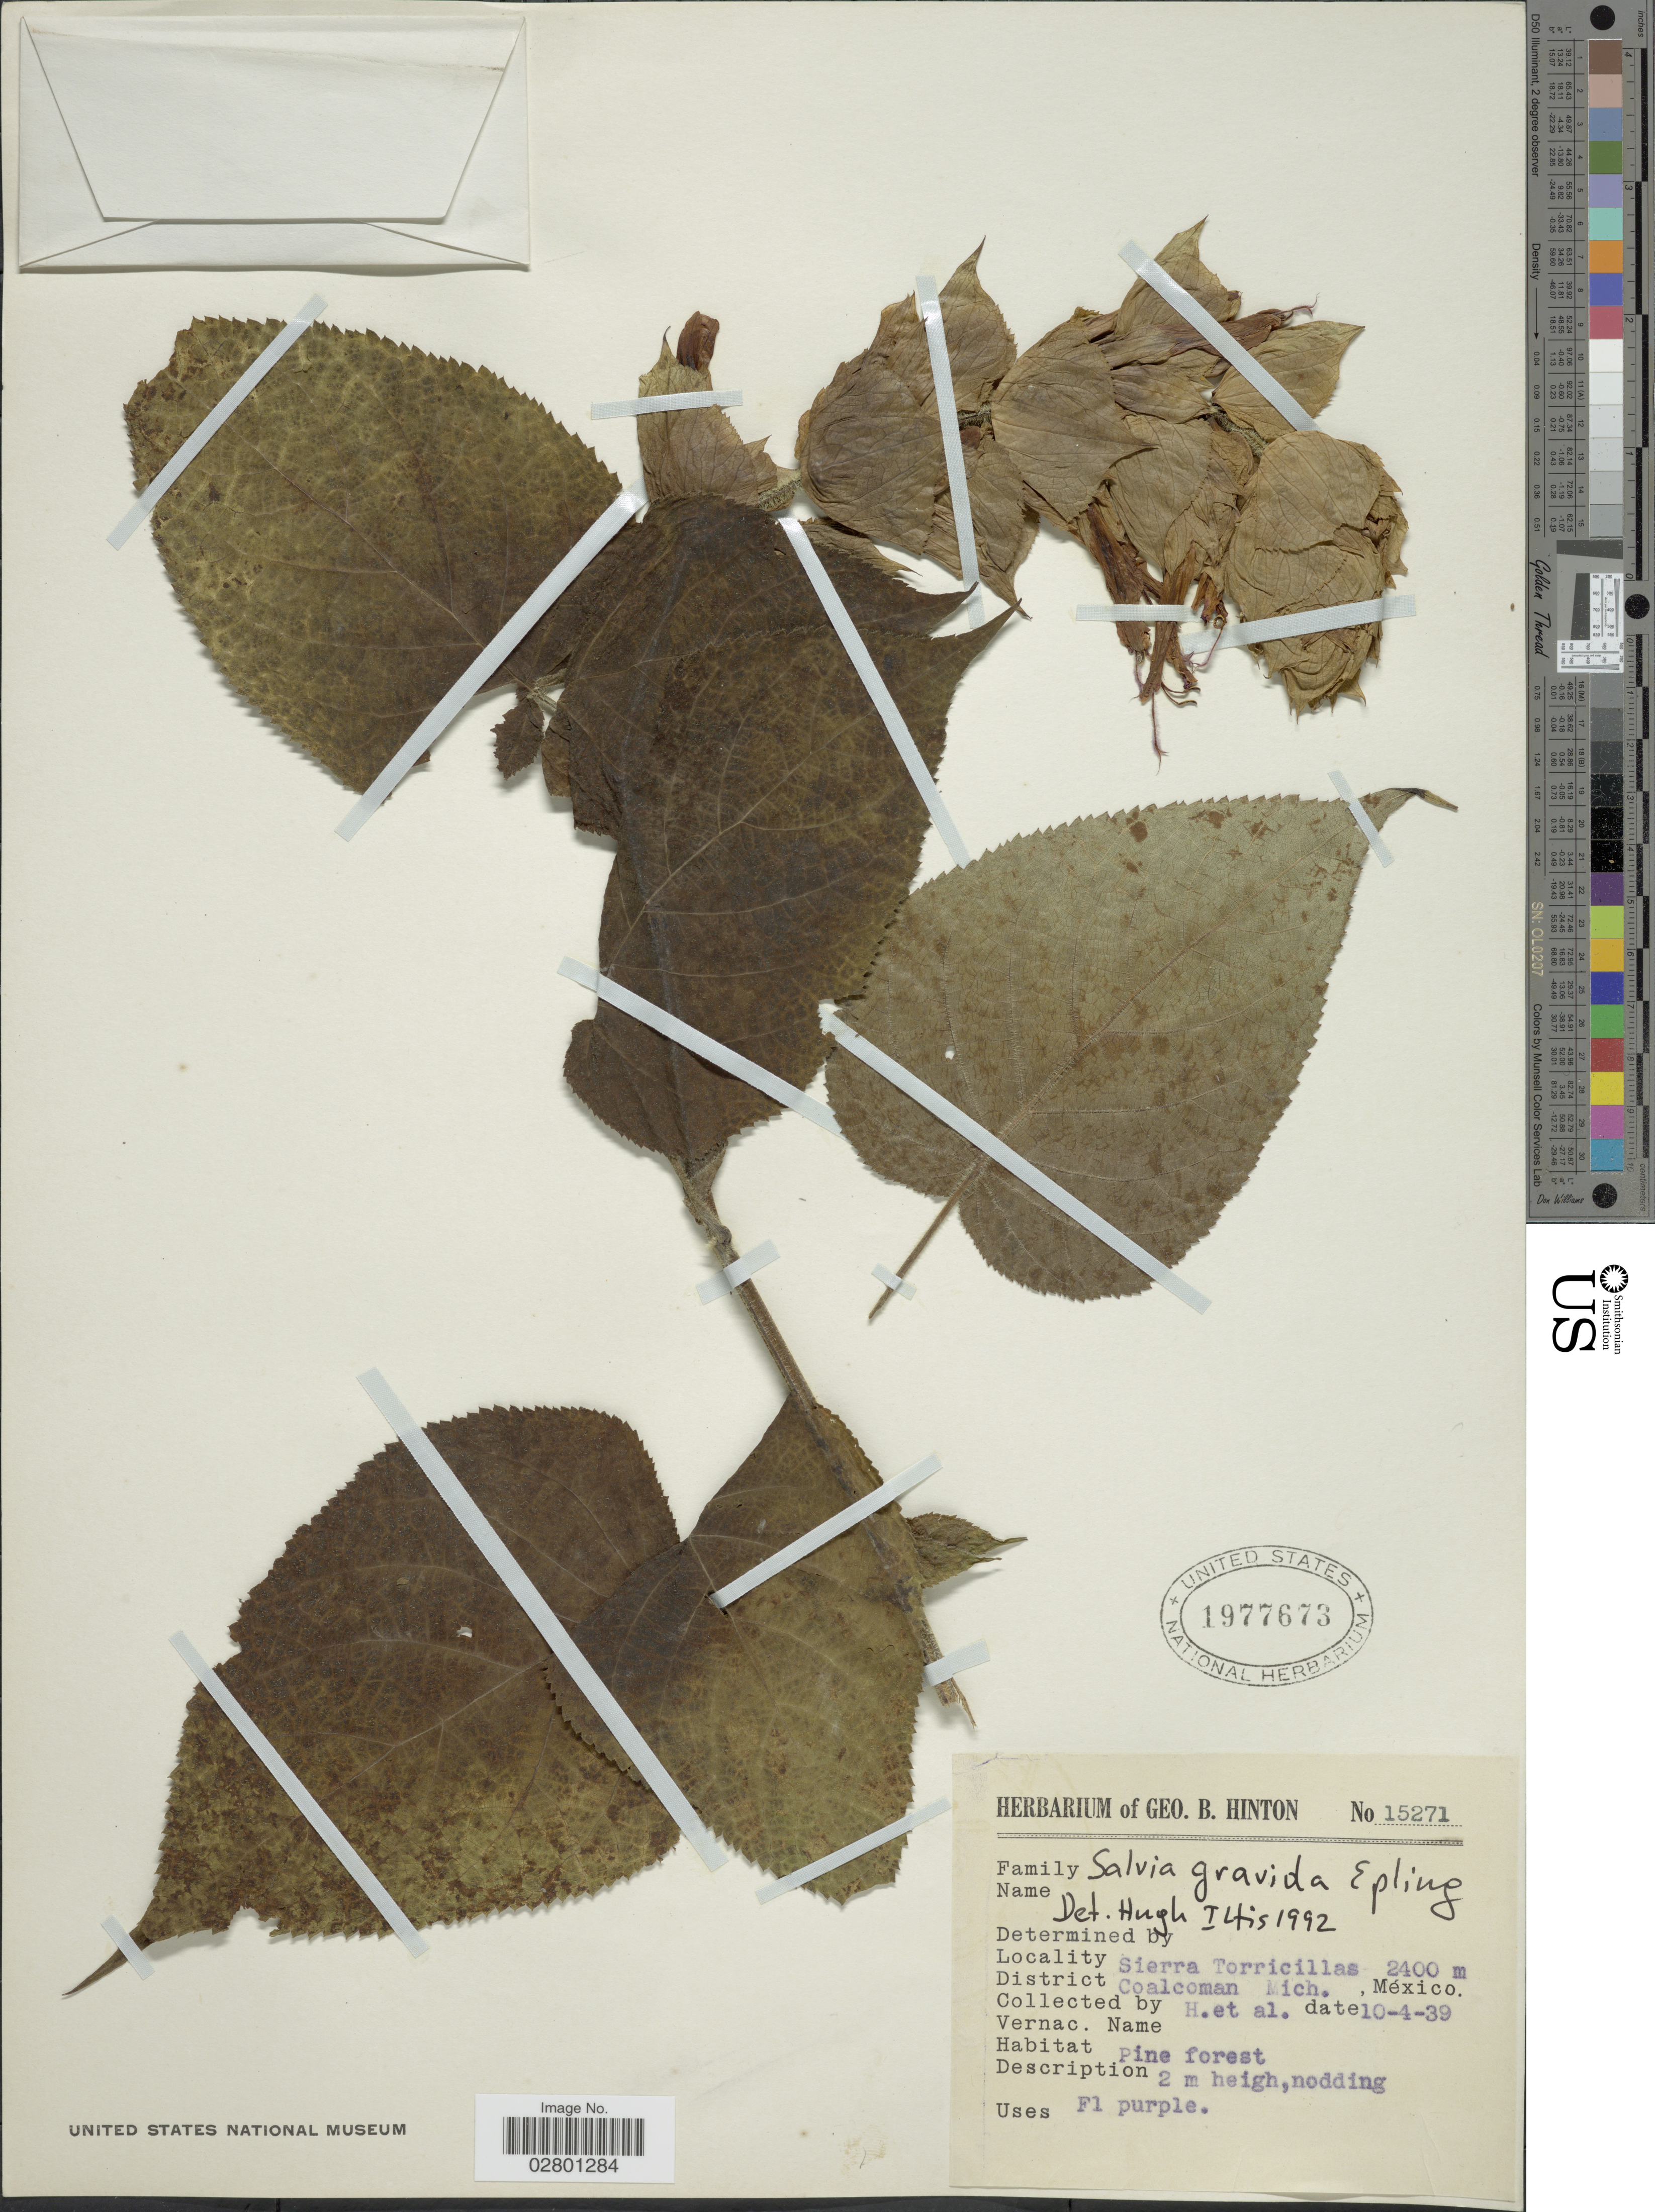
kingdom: Plantae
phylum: Tracheophyta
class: Magnoliopsida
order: Lamiales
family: Lamiaceae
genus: Salvia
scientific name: Salvia gravida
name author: Epling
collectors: G. B. Hinton & et al.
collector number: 15271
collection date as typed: Transcribed d/m/y: 10/4/39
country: Mexico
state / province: Michoacán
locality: Sierra Torricillas, District Coalcoman Mich.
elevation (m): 2400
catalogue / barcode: US 1977673